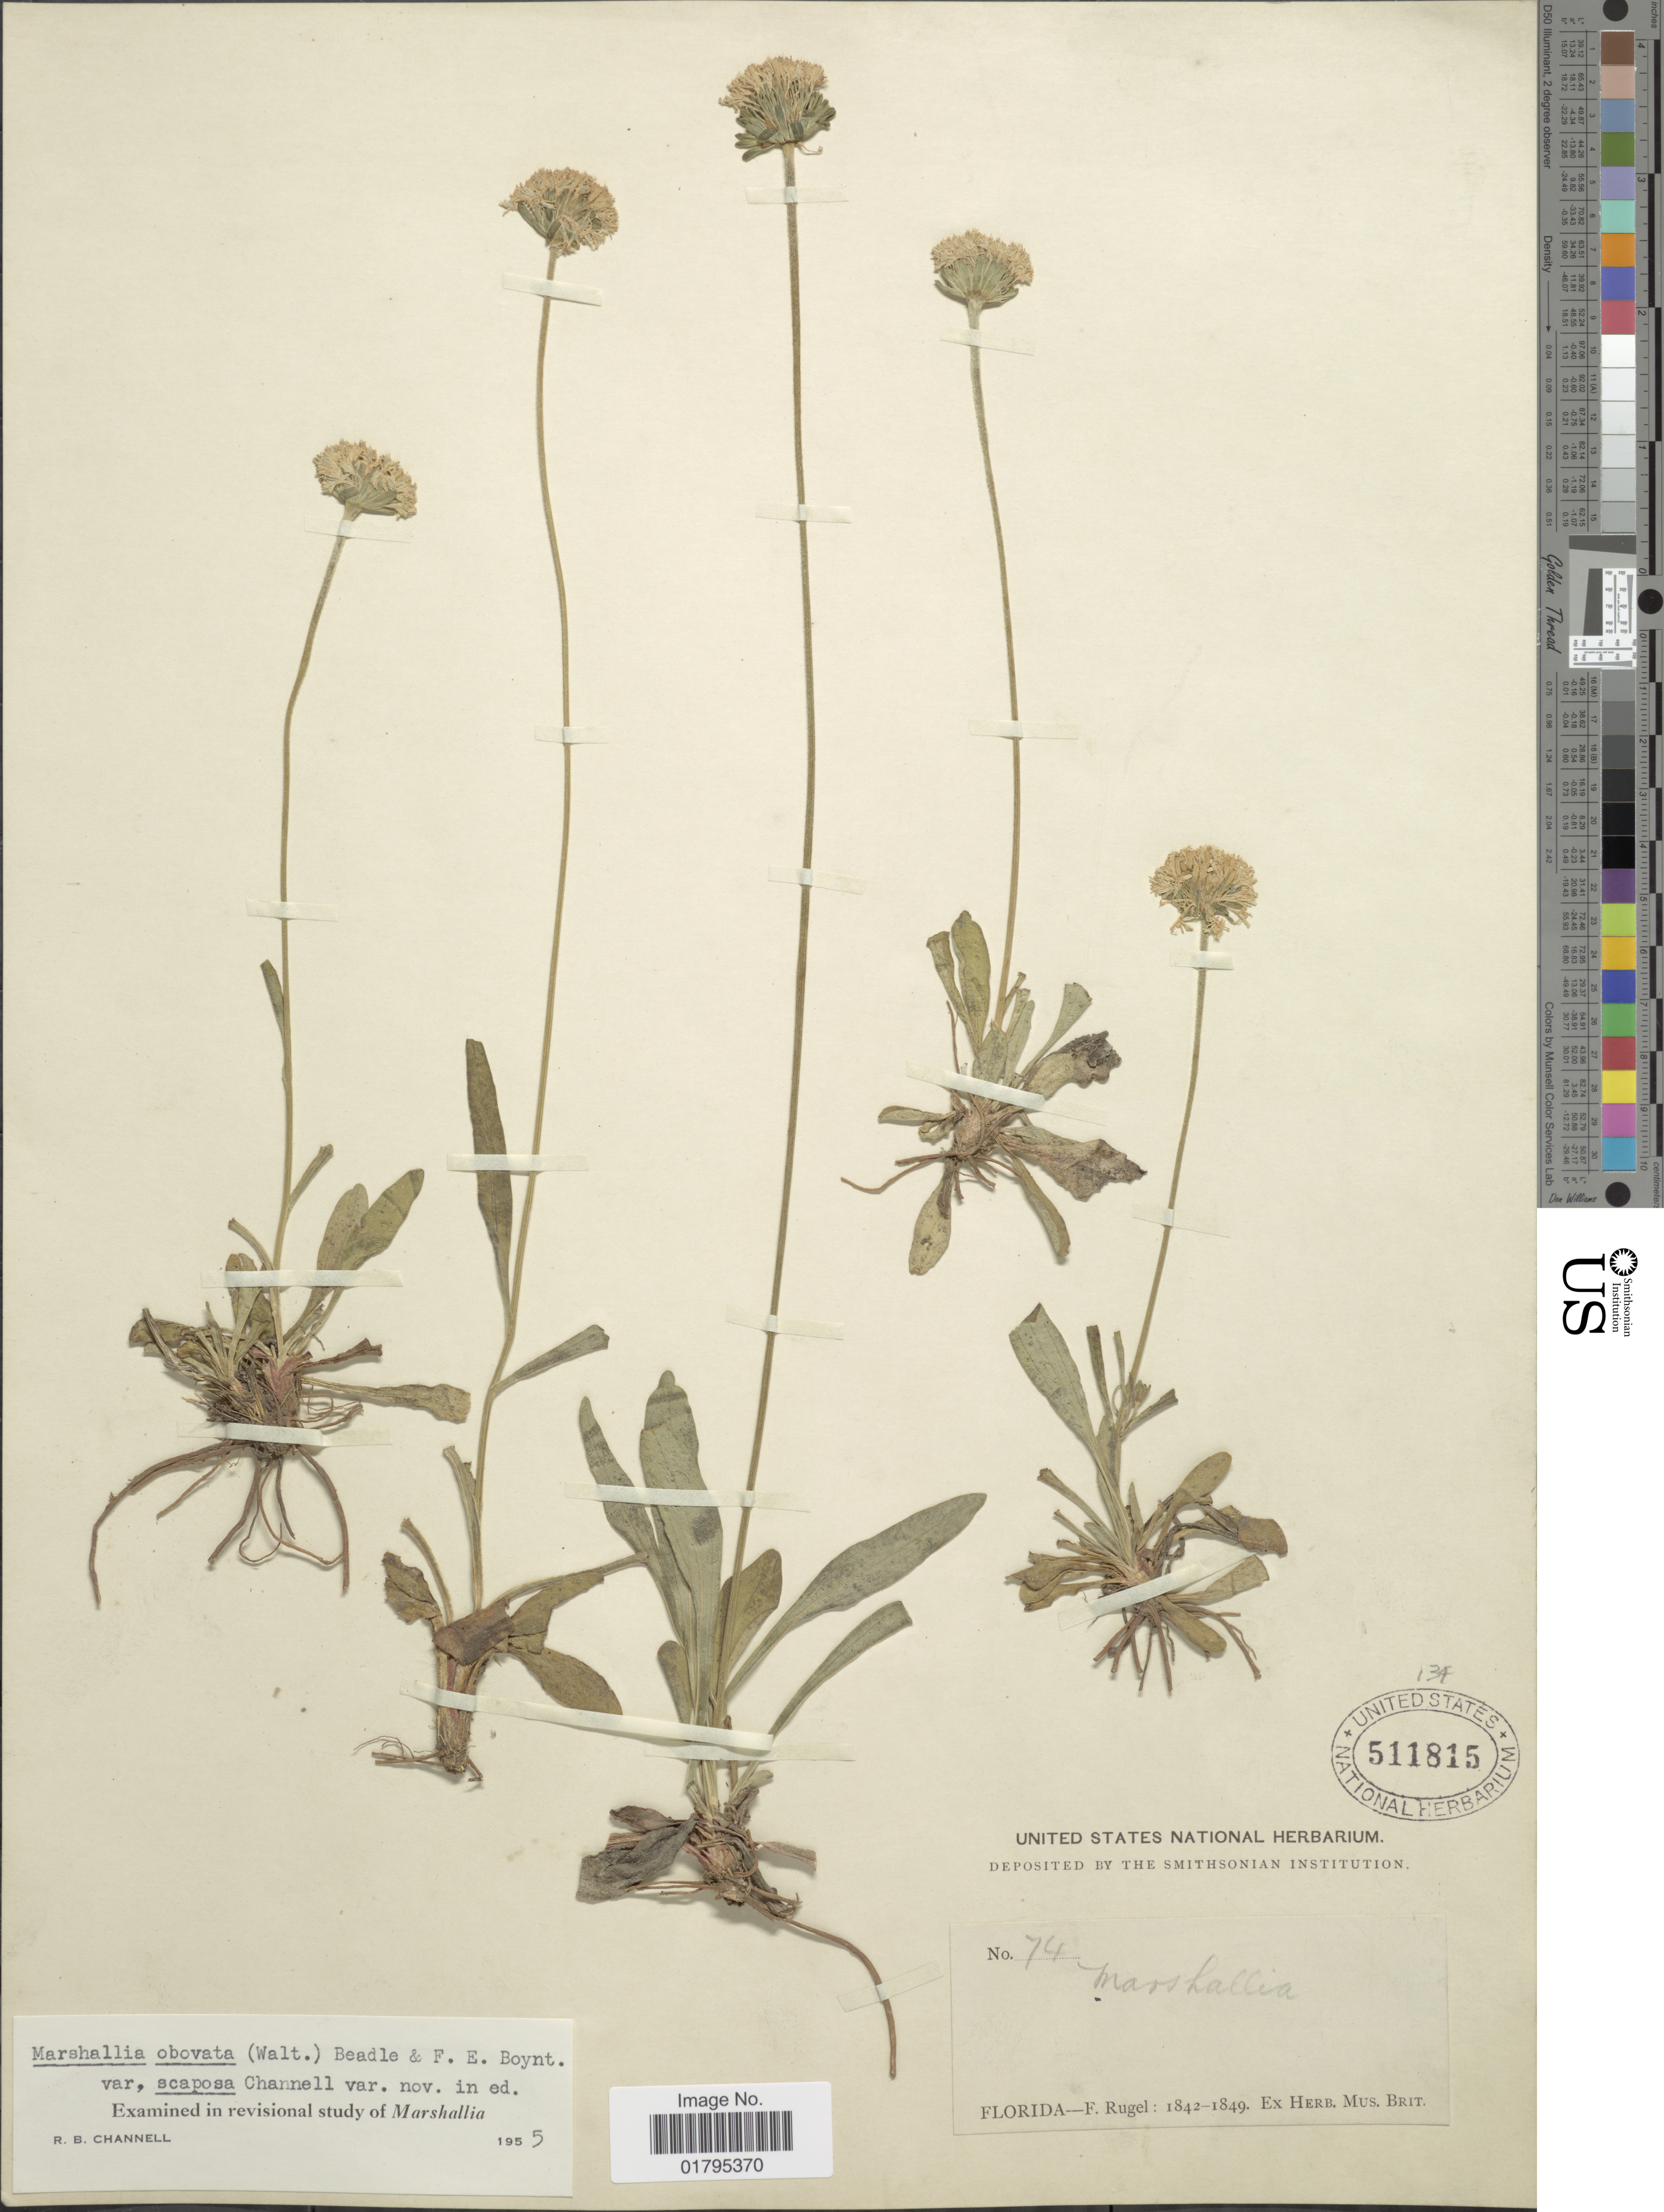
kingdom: Plantae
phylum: Tracheophyta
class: Magnoliopsida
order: Asterales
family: Asteraceae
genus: Marshallia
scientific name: Marshallia obovata var. scaposa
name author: Channell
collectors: F. Rugel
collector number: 74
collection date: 1842/1849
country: United States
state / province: Florida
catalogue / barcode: US 511815